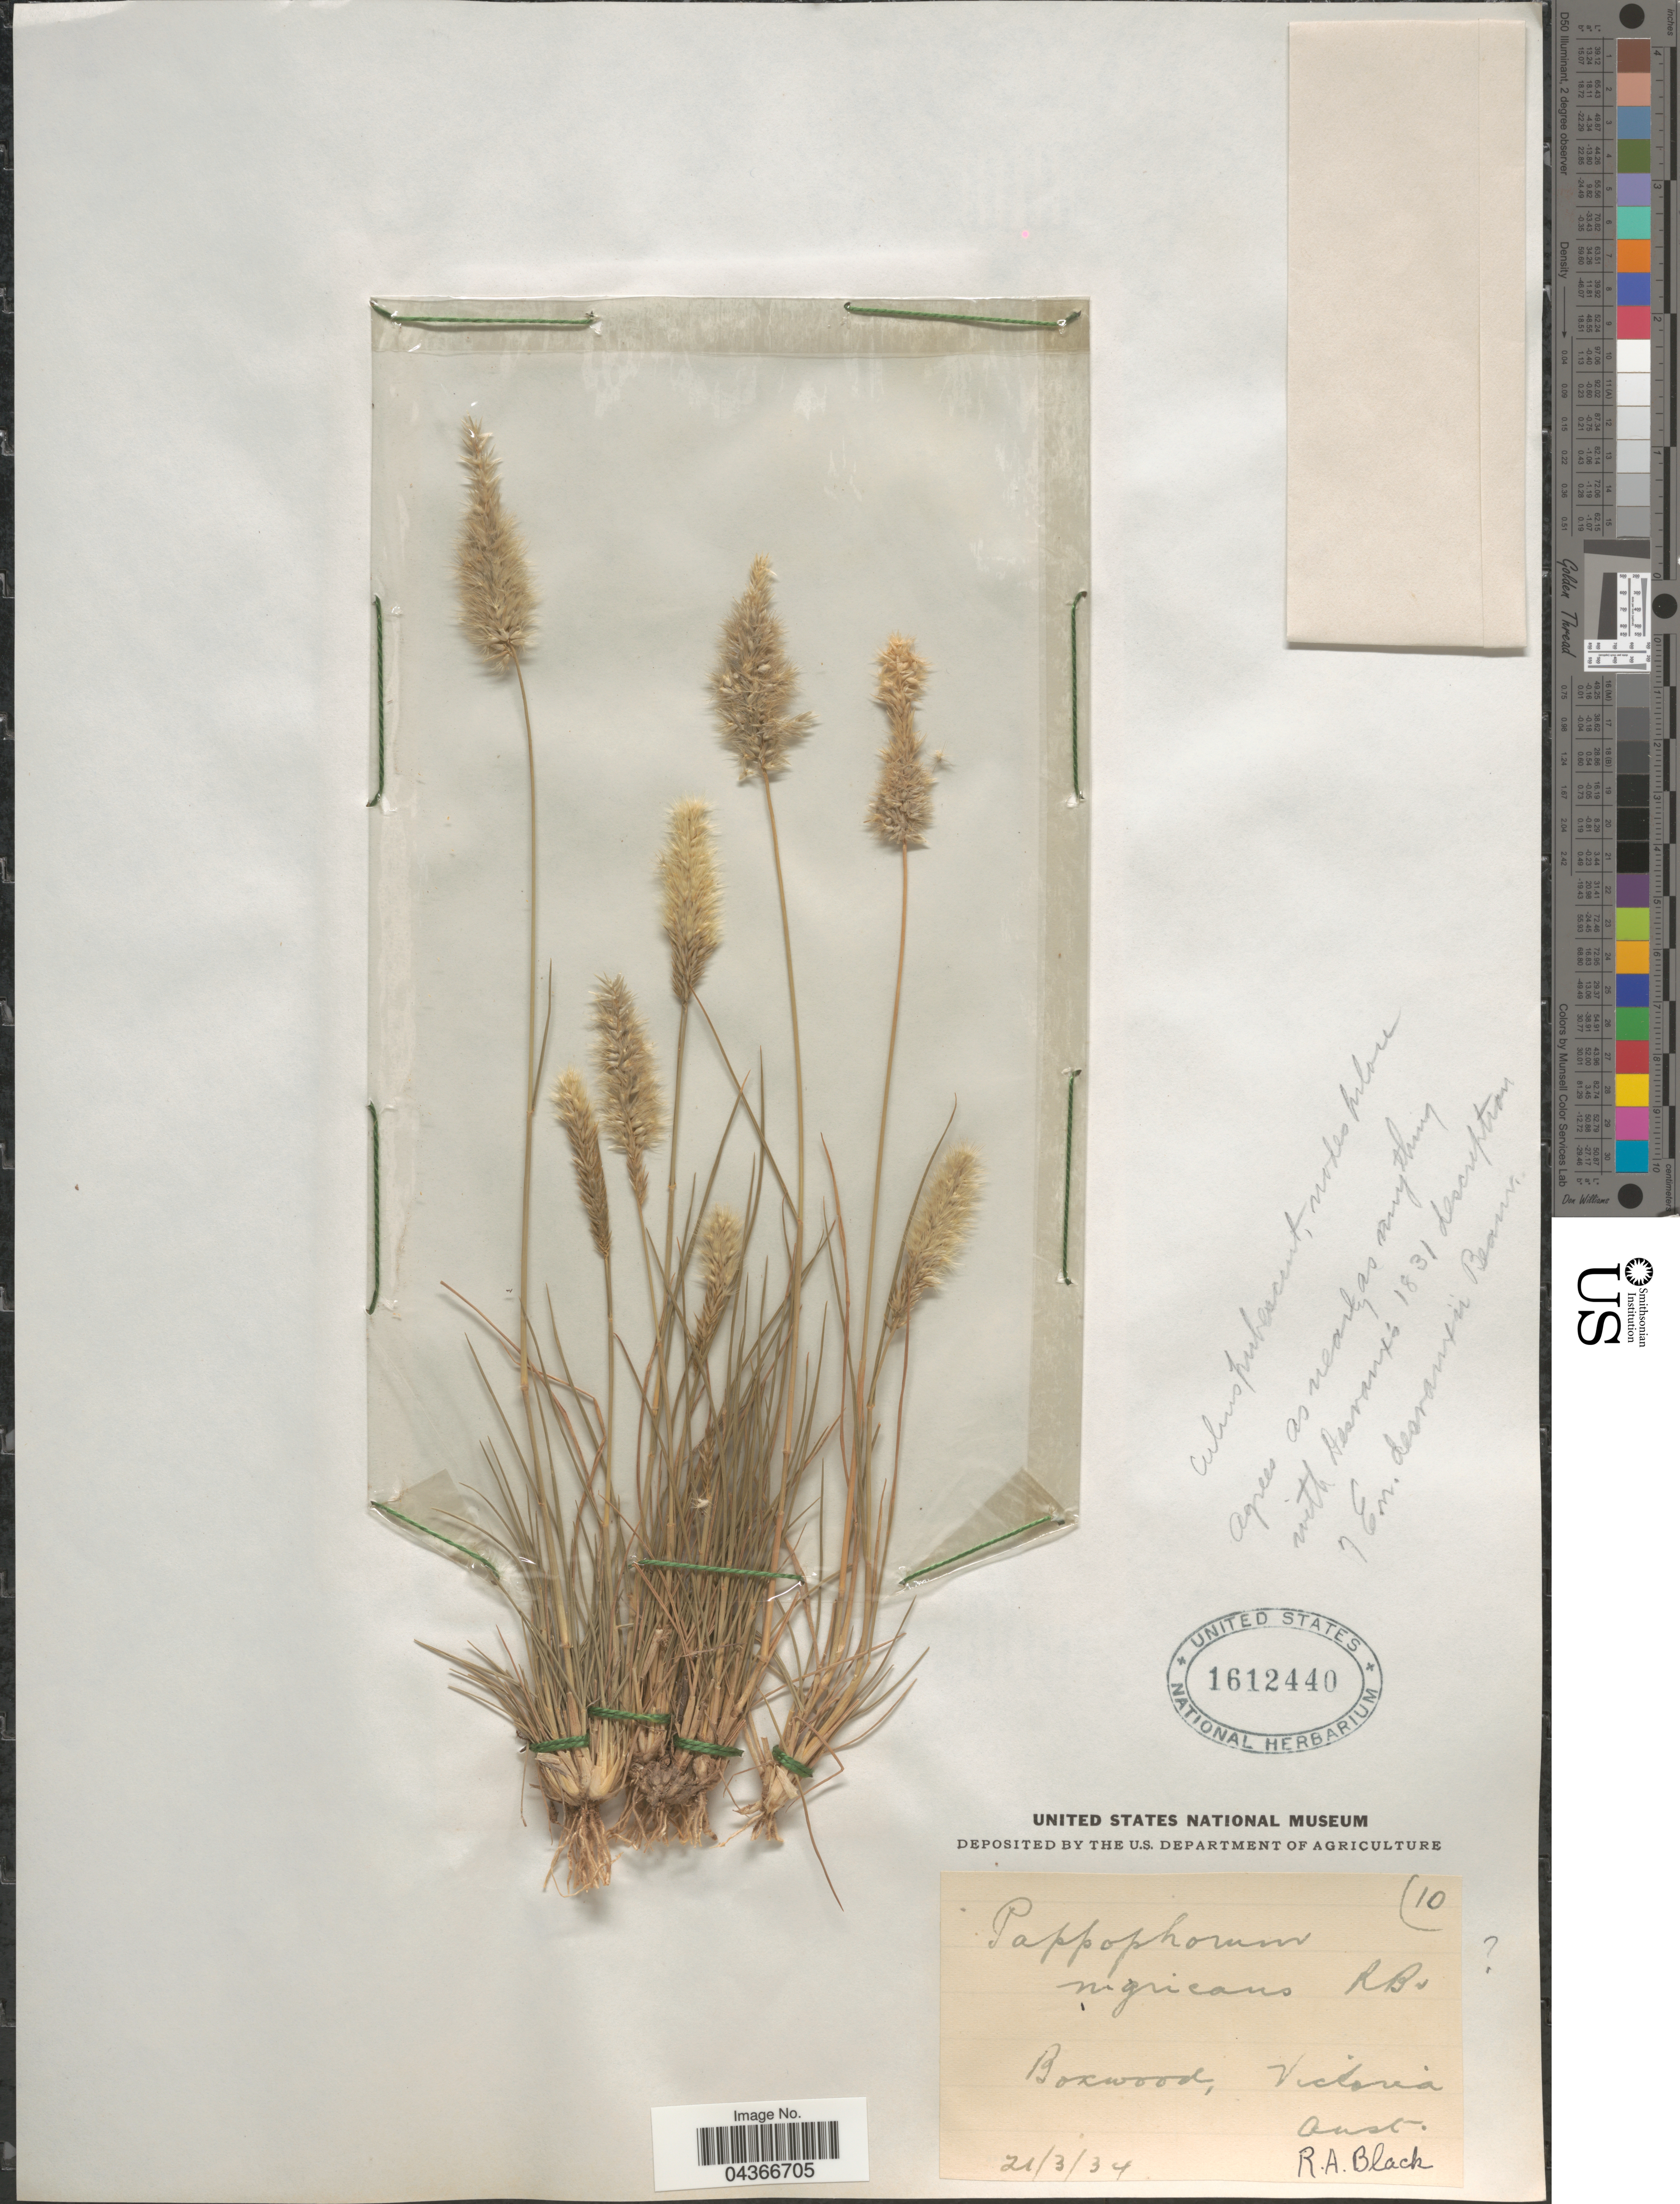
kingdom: Plantae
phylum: Tracheophyta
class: Liliopsida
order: Poales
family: Poaceae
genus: Enneapogon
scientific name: Enneapogon nigricans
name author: (R. Br.) P. Beauv.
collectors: R. A. Black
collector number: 10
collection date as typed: Transcribed d/m/y: 21/3/34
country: Australia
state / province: Victoria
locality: Boxwood, Victoria.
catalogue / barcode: US 1612440